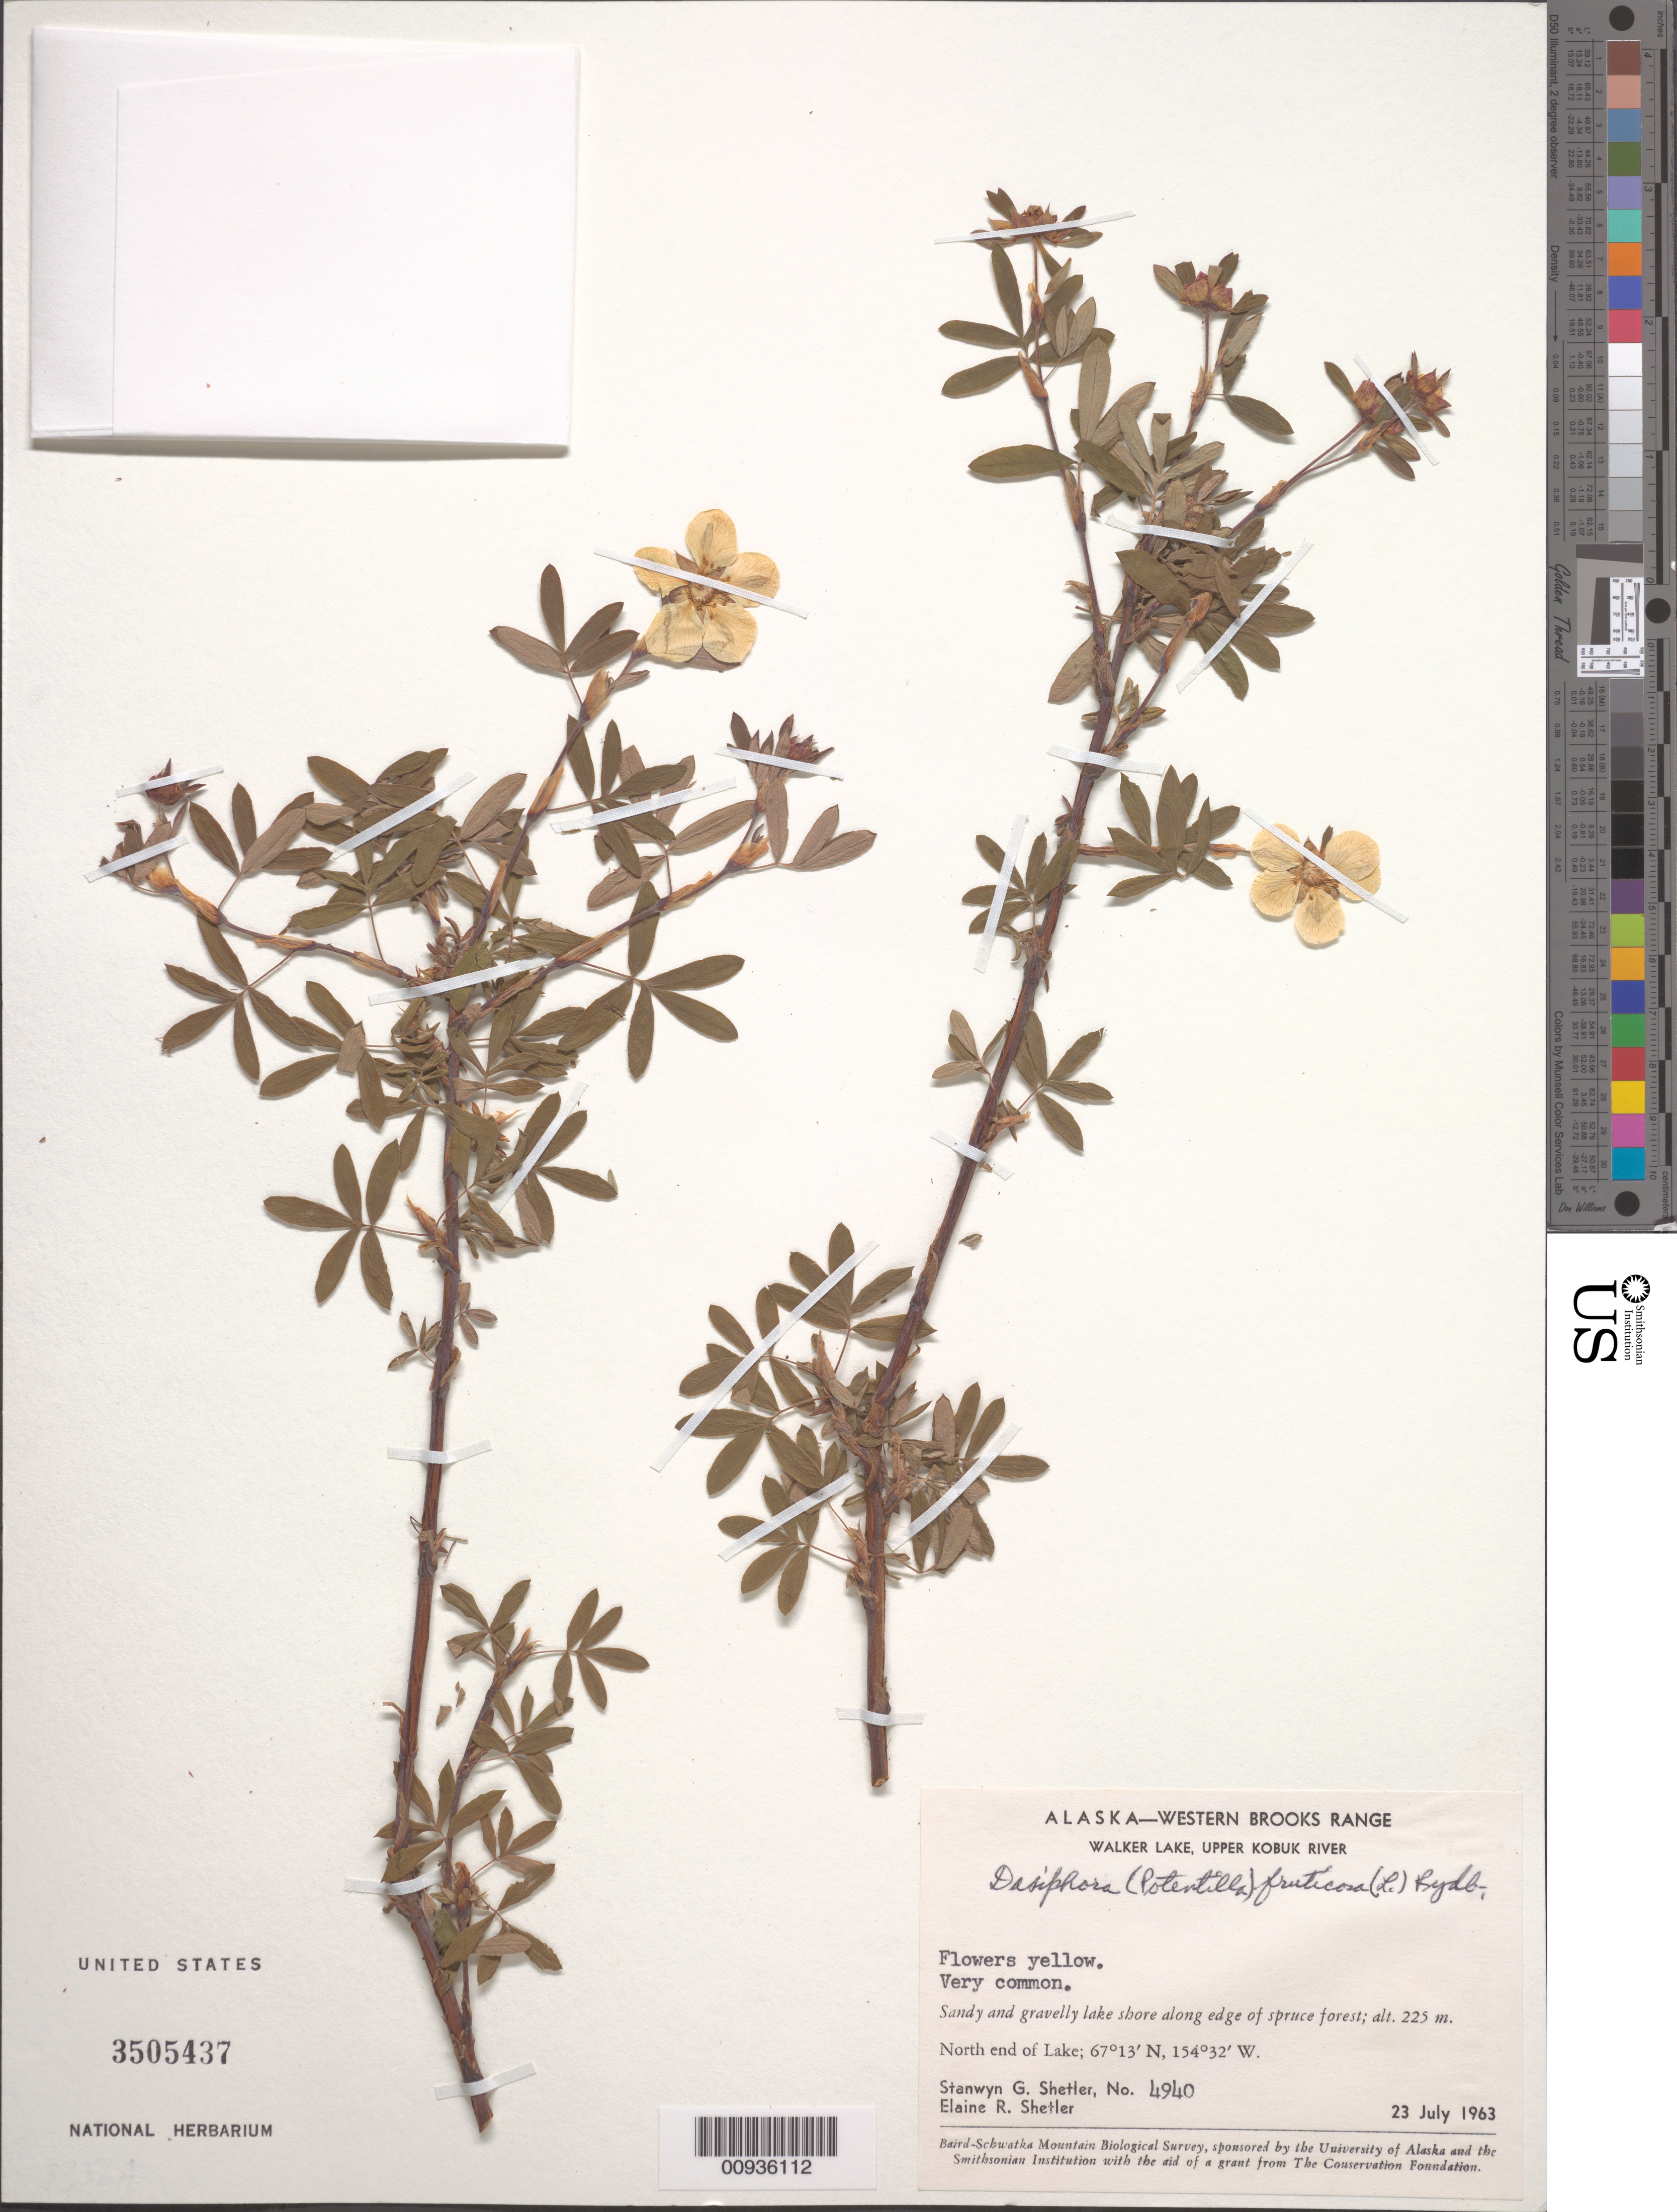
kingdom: Plantae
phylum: Tracheophyta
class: Magnoliopsida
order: Rosales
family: Rosaceae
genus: Dasiphora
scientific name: Dasiphora fruticosa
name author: (L.) Rydb.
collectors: S. Shetler & E. R. Shetler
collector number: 4940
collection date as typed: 23 Jul 1963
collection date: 1963-07-23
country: United States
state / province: Alaska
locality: North end of Walker Lake. Western Brooks Range, Upper Kobuk River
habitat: Sandy and gravelly lake shore along edge of spruce forest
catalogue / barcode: US 3505437